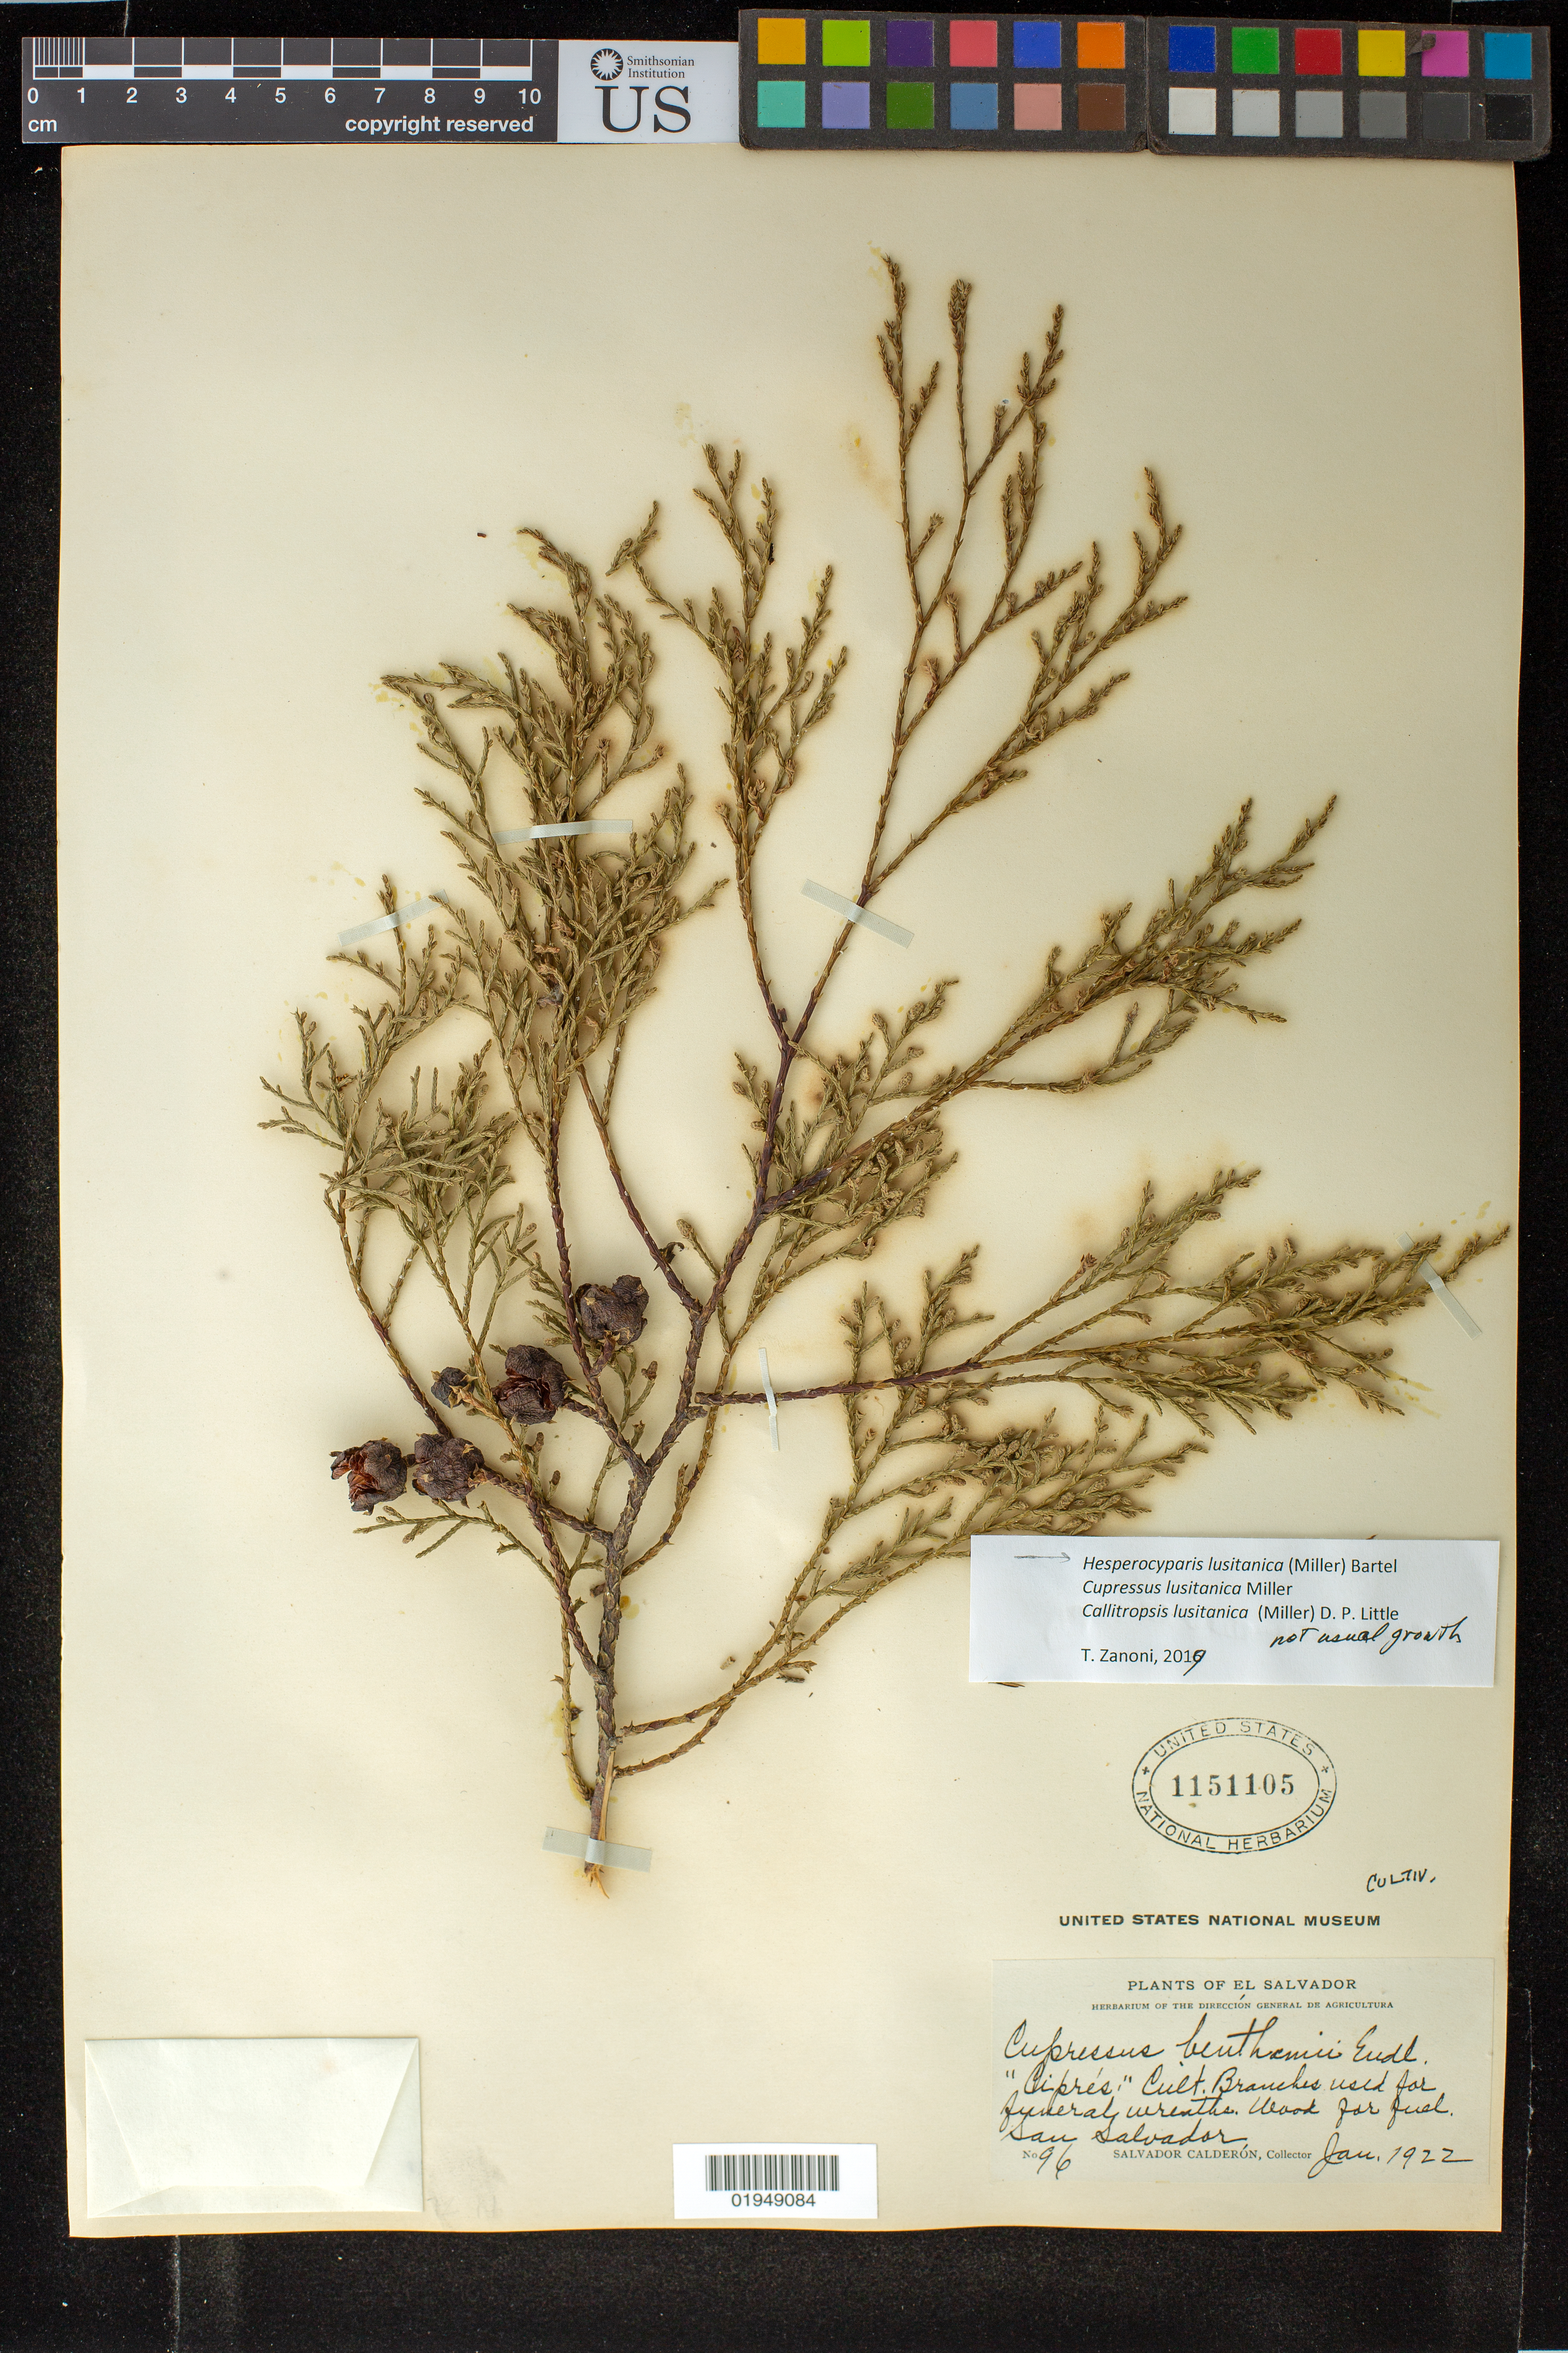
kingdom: Plantae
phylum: Tracheophyta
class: Pinopsida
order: Pinales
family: Cupressaceae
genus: Hesperocyparis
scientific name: Hesperocyparis lusitanica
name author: (Miller) Bartel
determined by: Zanoni, T. A., (NY), New York Botanical Garden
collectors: S. Calderón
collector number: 96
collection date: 1922-01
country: El Salvador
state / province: San Salvador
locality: San Salvador.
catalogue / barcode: US 1151105